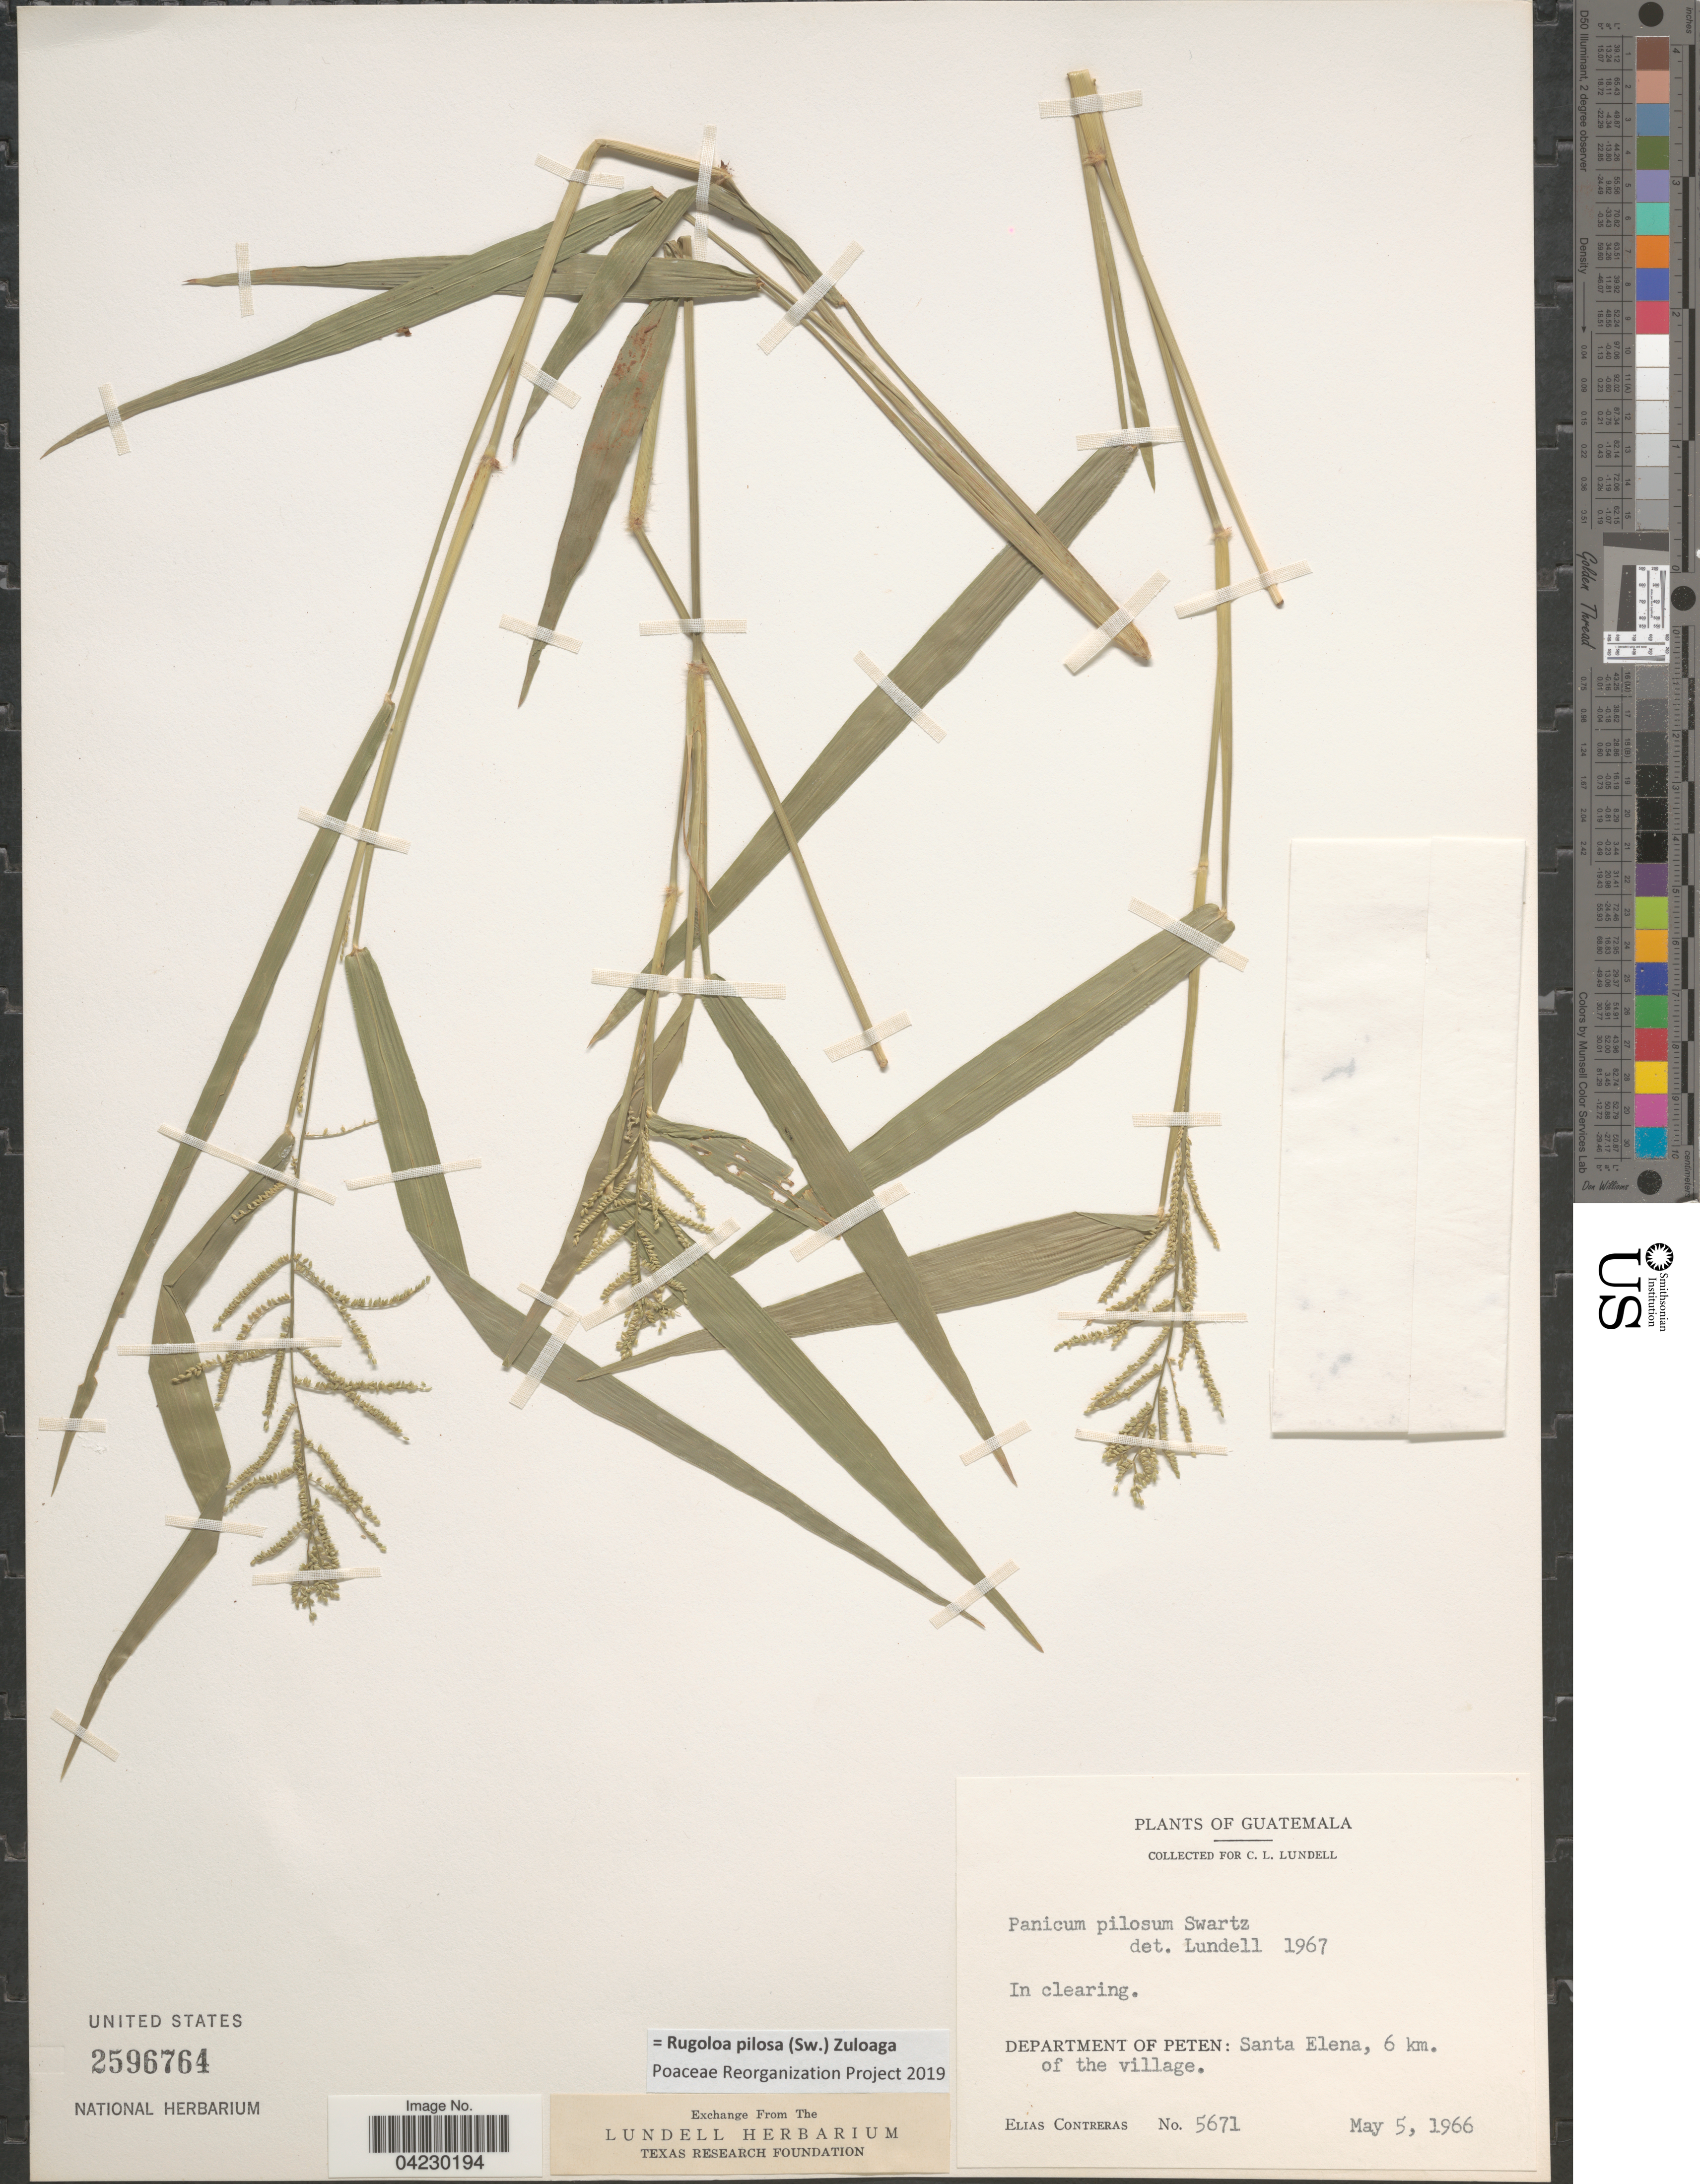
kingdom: Plantae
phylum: Tracheophyta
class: Liliopsida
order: Poales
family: Poaceae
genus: Rugoloa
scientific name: Rugoloa pilosa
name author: (Sw.) Zuloaga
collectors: E. Contreras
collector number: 5671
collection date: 1966-05-05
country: Guatemala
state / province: El Peten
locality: Department of El Peten: Santa Elena, 6 km. of the village.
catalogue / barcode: US 2596764